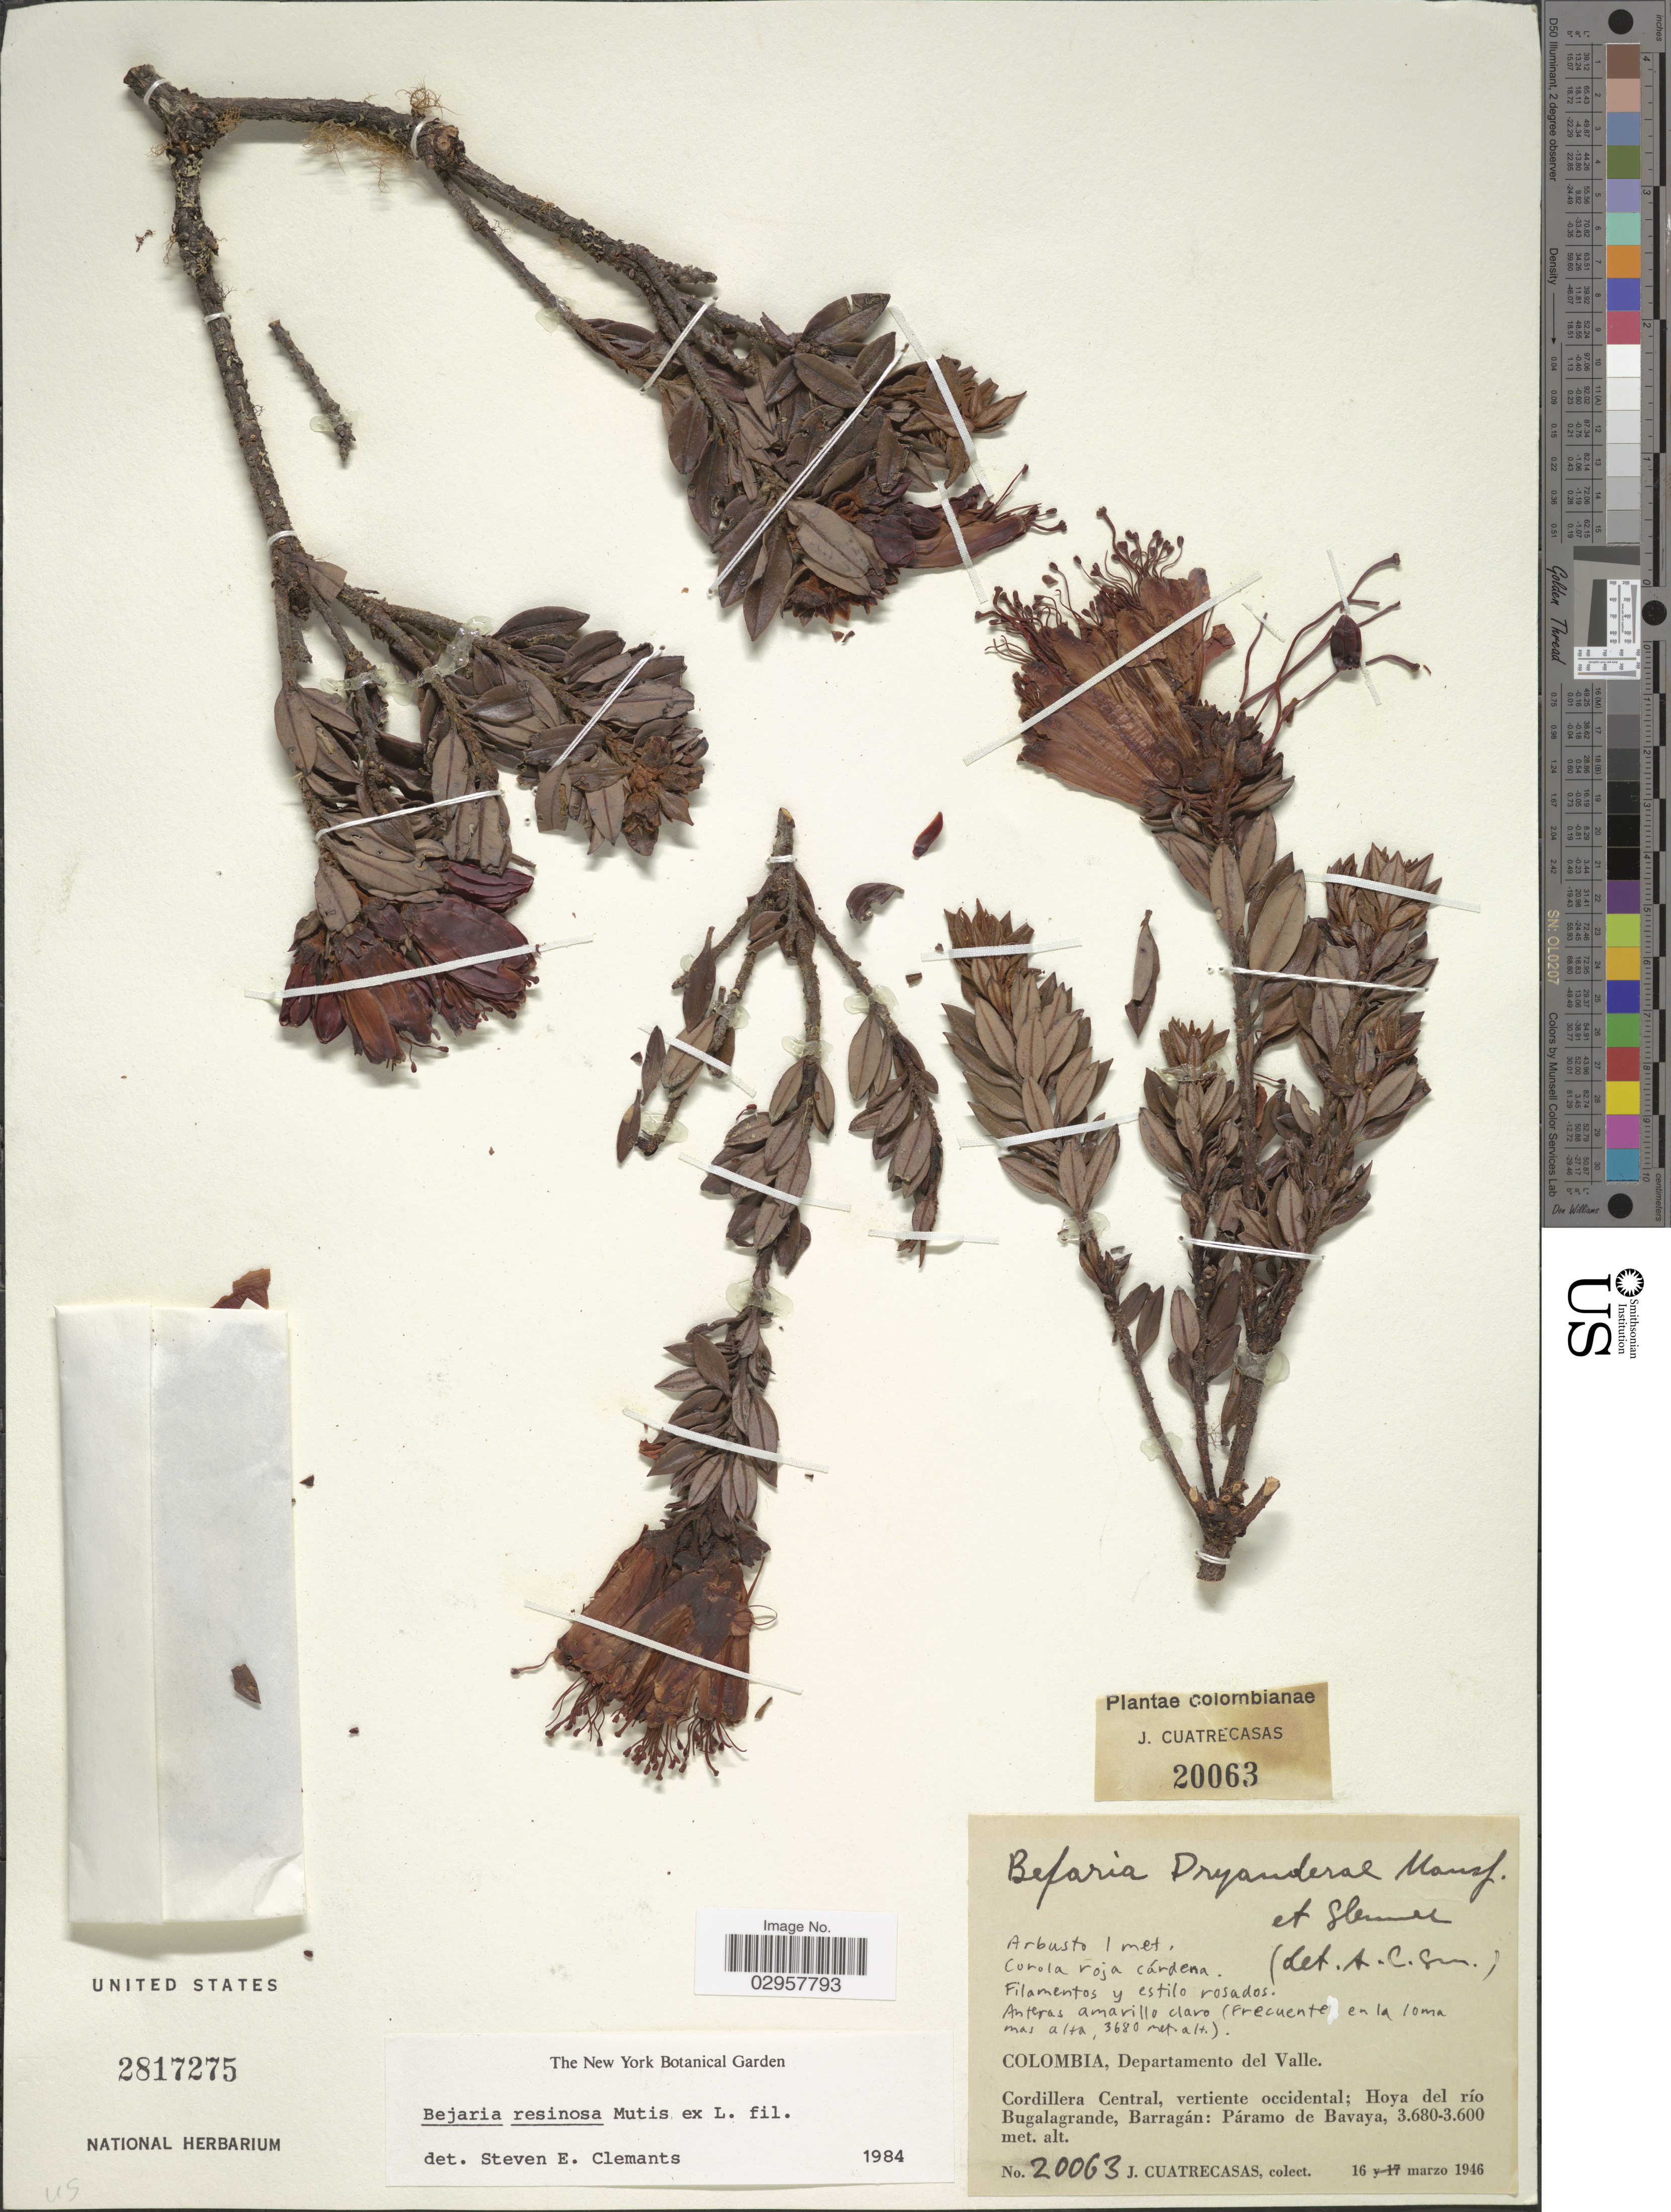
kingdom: Plantae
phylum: Tracheophyta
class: Magnoliopsida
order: Ericales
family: Ericaceae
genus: Befaria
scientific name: Befaria resinosa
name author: Mutis ex L. f.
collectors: J. Cuatrecasas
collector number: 20063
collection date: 1946-03-16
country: Colombia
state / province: Valle del Cauca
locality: Departamento del Valle. Cordillera Central, vertiente occidental; Hoya del río Bugalagrande, Barragán: Páramo de Bavaya.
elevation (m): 3600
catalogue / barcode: US 2817275